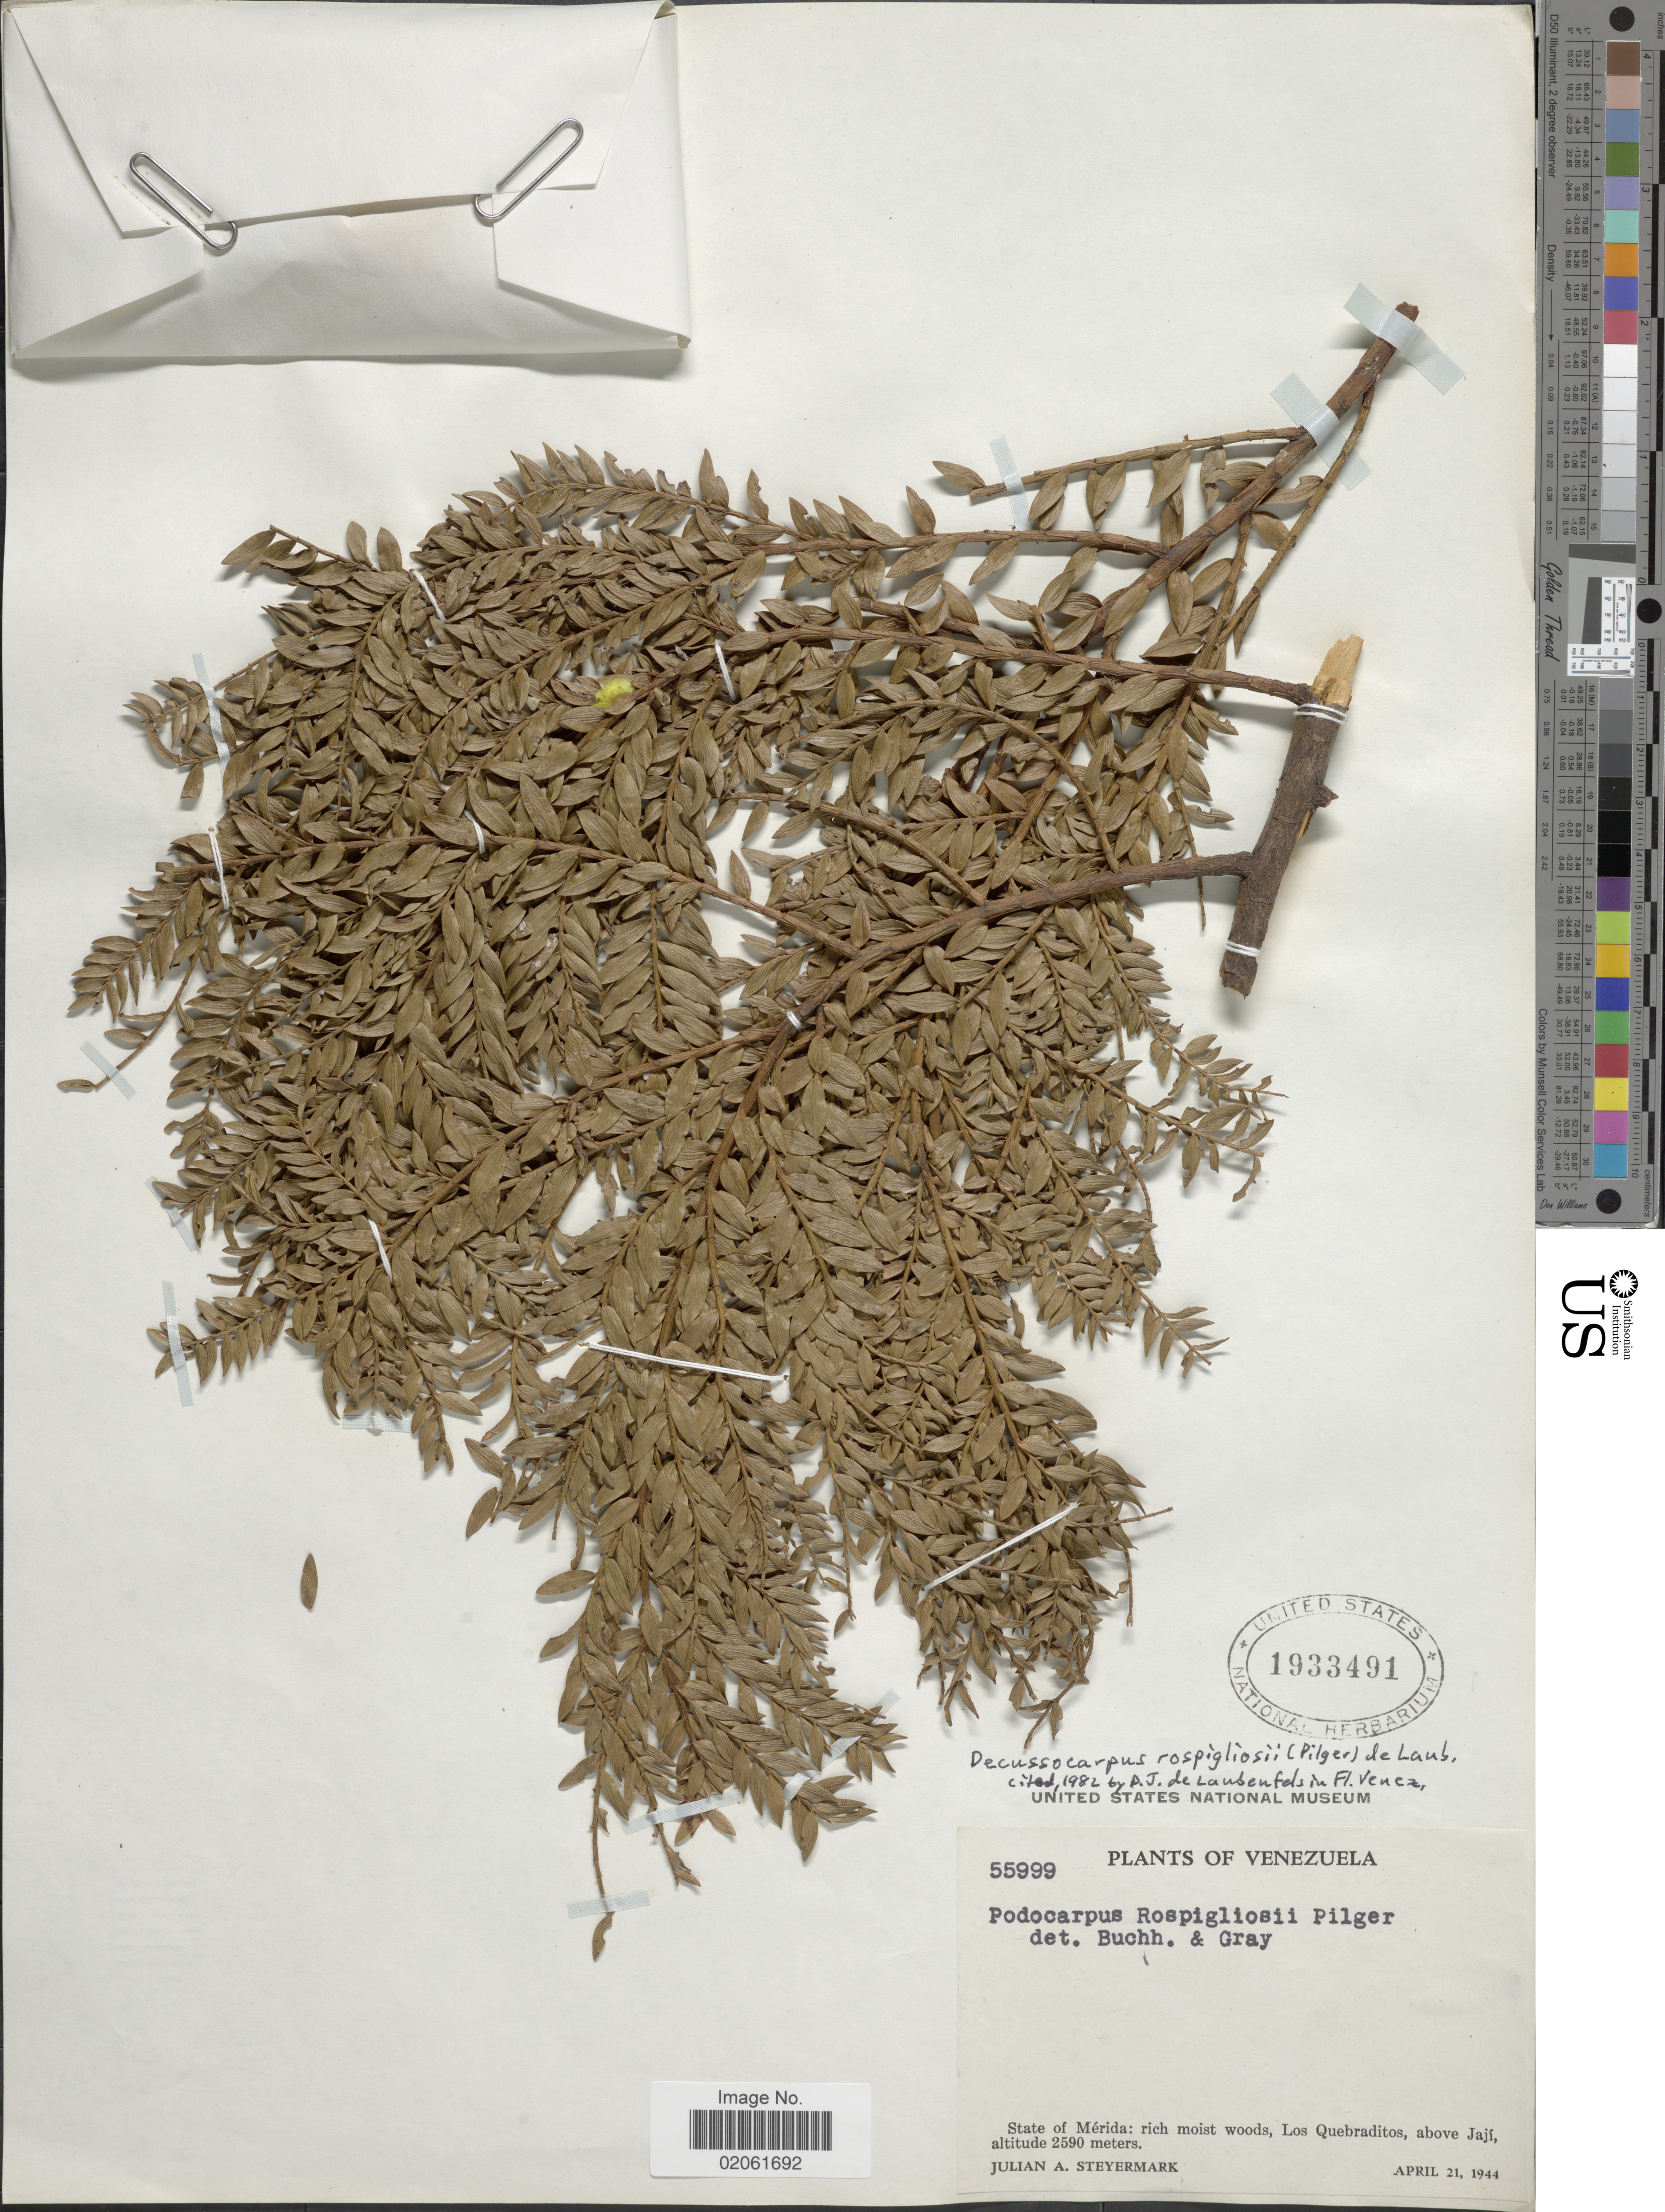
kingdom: Plantae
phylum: Tracheophyta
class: Pinopsida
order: Pinales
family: Podocarpaceae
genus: Podocarpus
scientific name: Podocarpus rospigliosii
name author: Pilg.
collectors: J. Steyermark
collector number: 55999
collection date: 1944-04-21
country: Venezuela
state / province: Mérida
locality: Los Quebraditos, above Jaji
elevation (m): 2590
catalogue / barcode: US 1933491